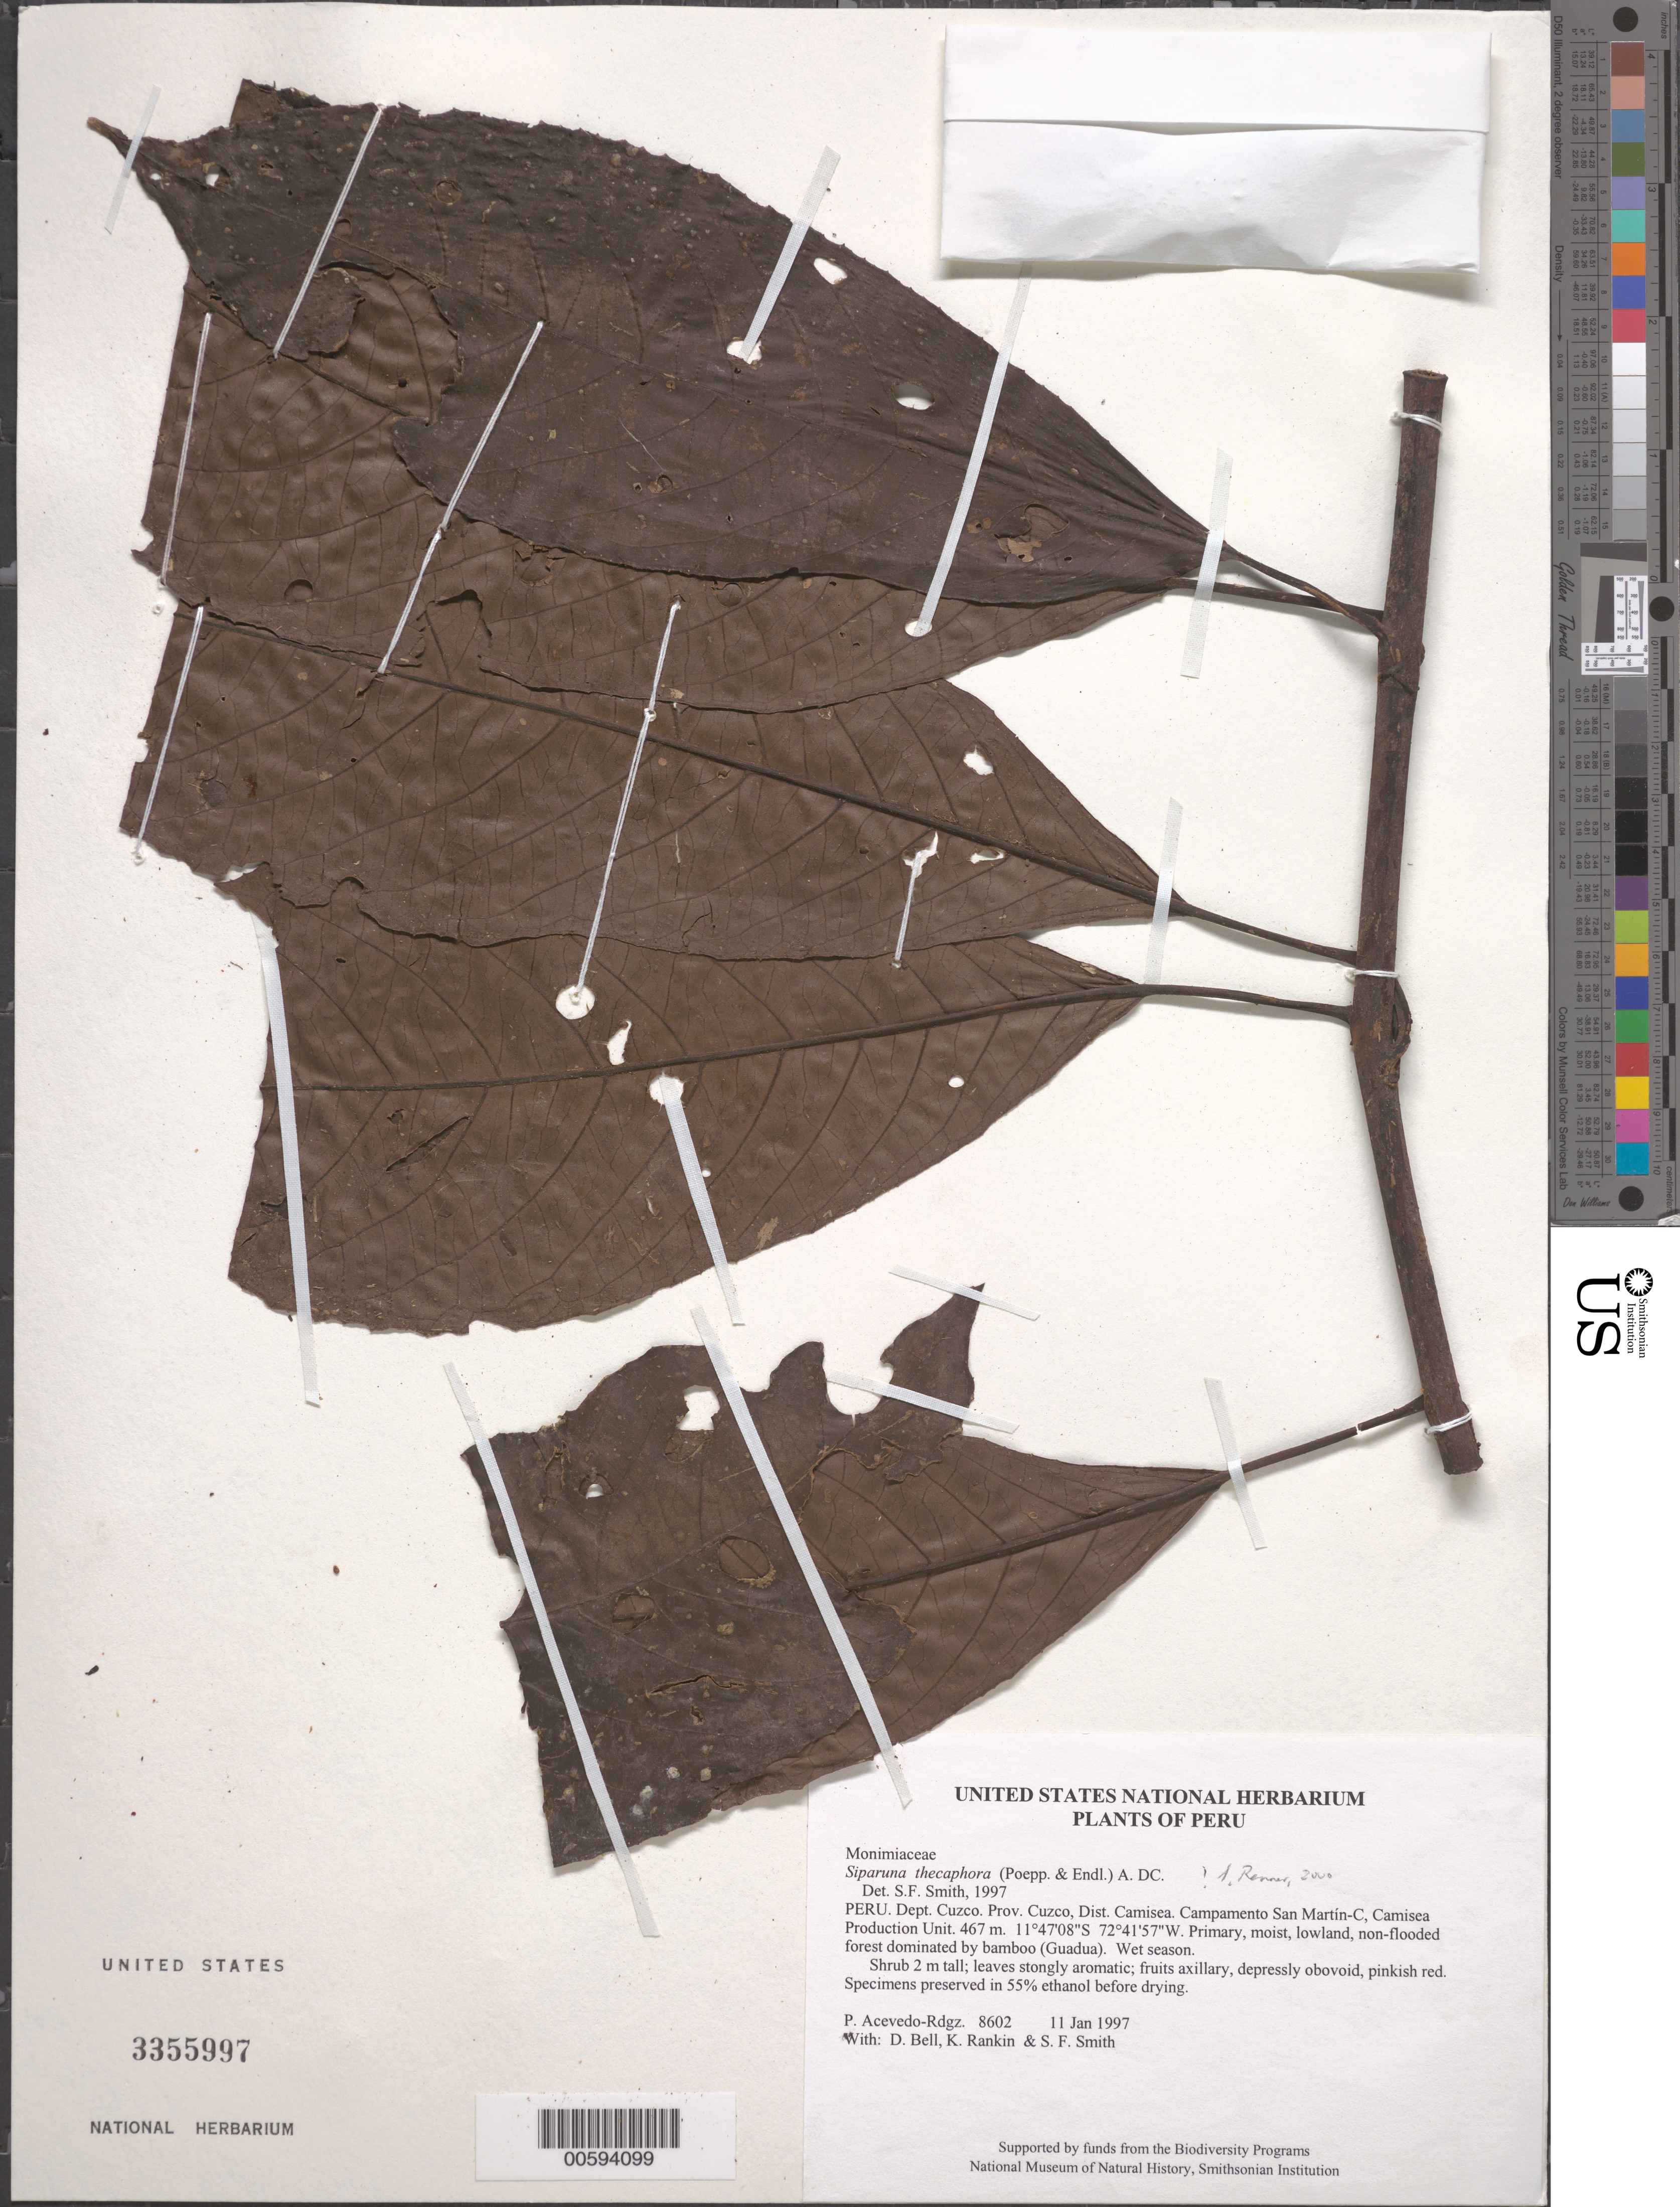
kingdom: Plantae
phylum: Tracheophyta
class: Magnoliopsida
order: Laurales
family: Siparunaceae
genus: Siparuna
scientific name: Siparuna thecaphora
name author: (Poepp. & Endl.) A. DC.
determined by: Smith, Stephen F., (US), NMNH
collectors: P. Acevedo-Rodr., D. A. Bell, K. B. Rankin & S.F. Smith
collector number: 8602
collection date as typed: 11 Jan 1997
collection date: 1997-01-11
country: Peru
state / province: Cusco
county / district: Cusco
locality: Districto Camisea, Campamento San Martín-C, Camisea Production Unit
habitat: Primary, moist, lowland, non-flooded forest dominated by bamboo (Guadua). Wet season.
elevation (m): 467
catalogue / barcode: US 3355997